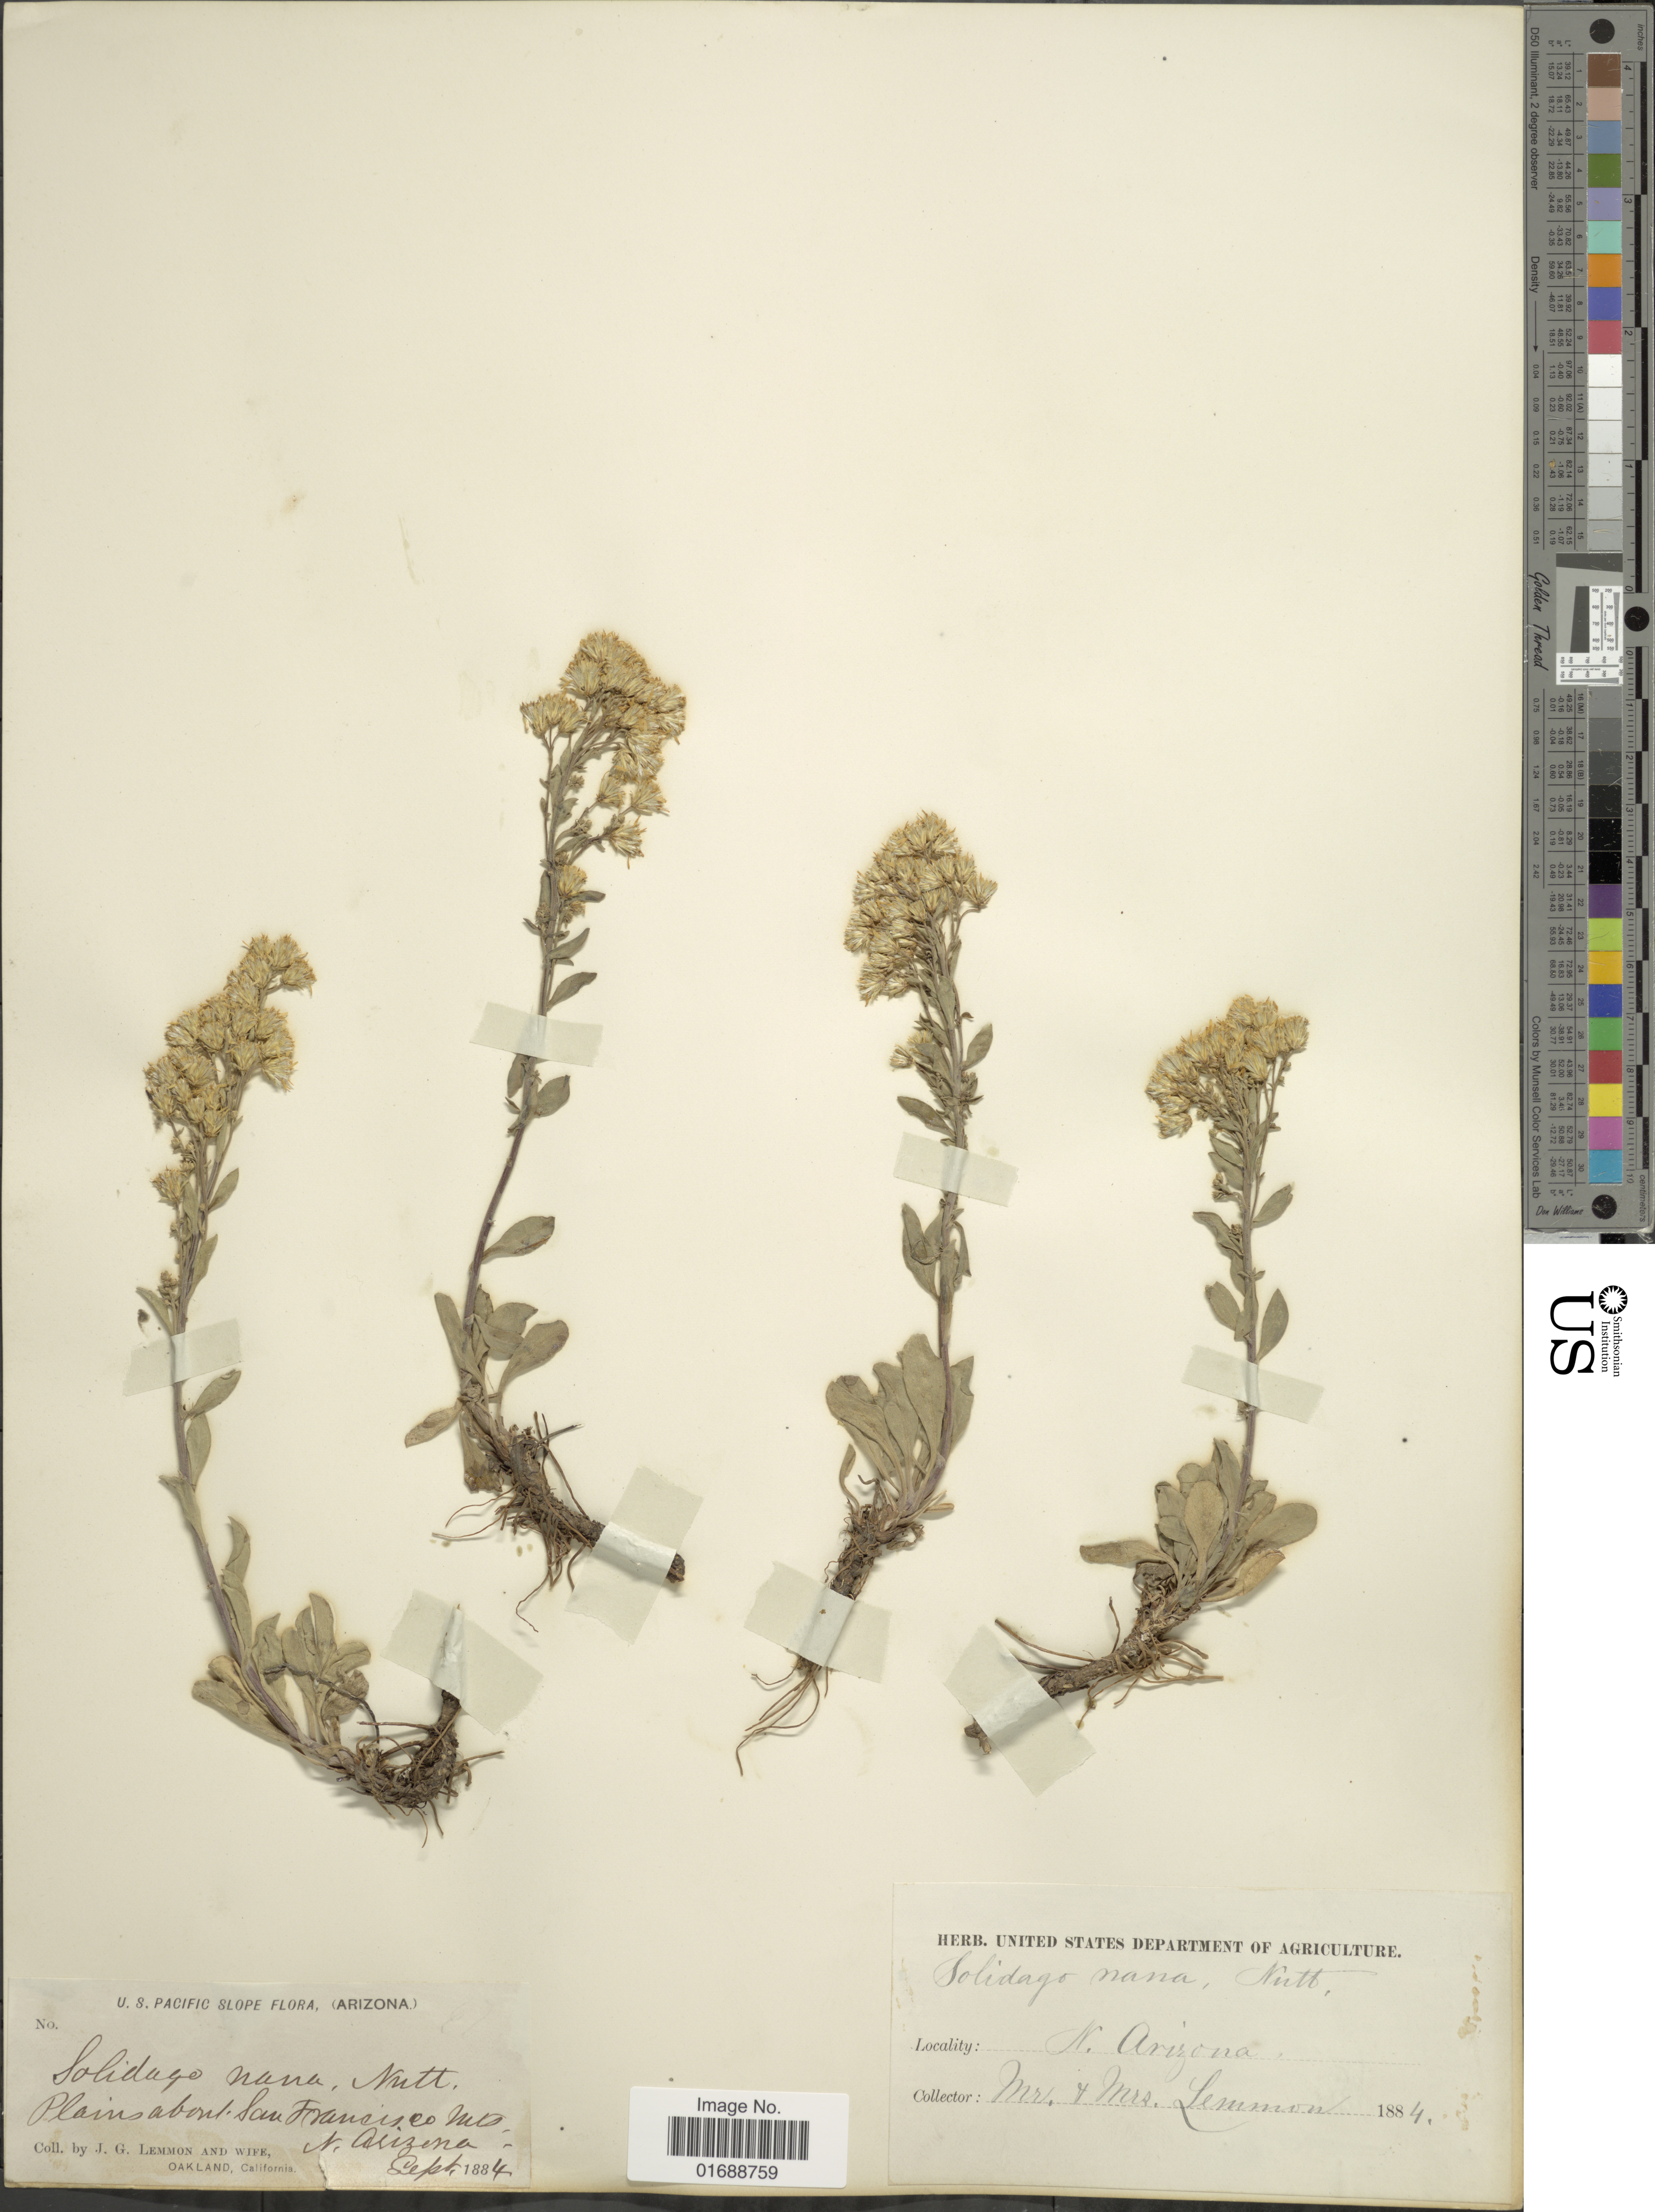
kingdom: Plantae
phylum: Tracheophyta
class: Magnoliopsida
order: Asterales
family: Asteraceae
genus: Solidago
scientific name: Solidago nana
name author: Nutt.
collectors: J. Lemmon & Mrs. J. G. Lemmon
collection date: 1884-09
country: United States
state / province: Arizona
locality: U.S. Pacific Slope, Plains about San Francisco Co. Mts. N Arizona